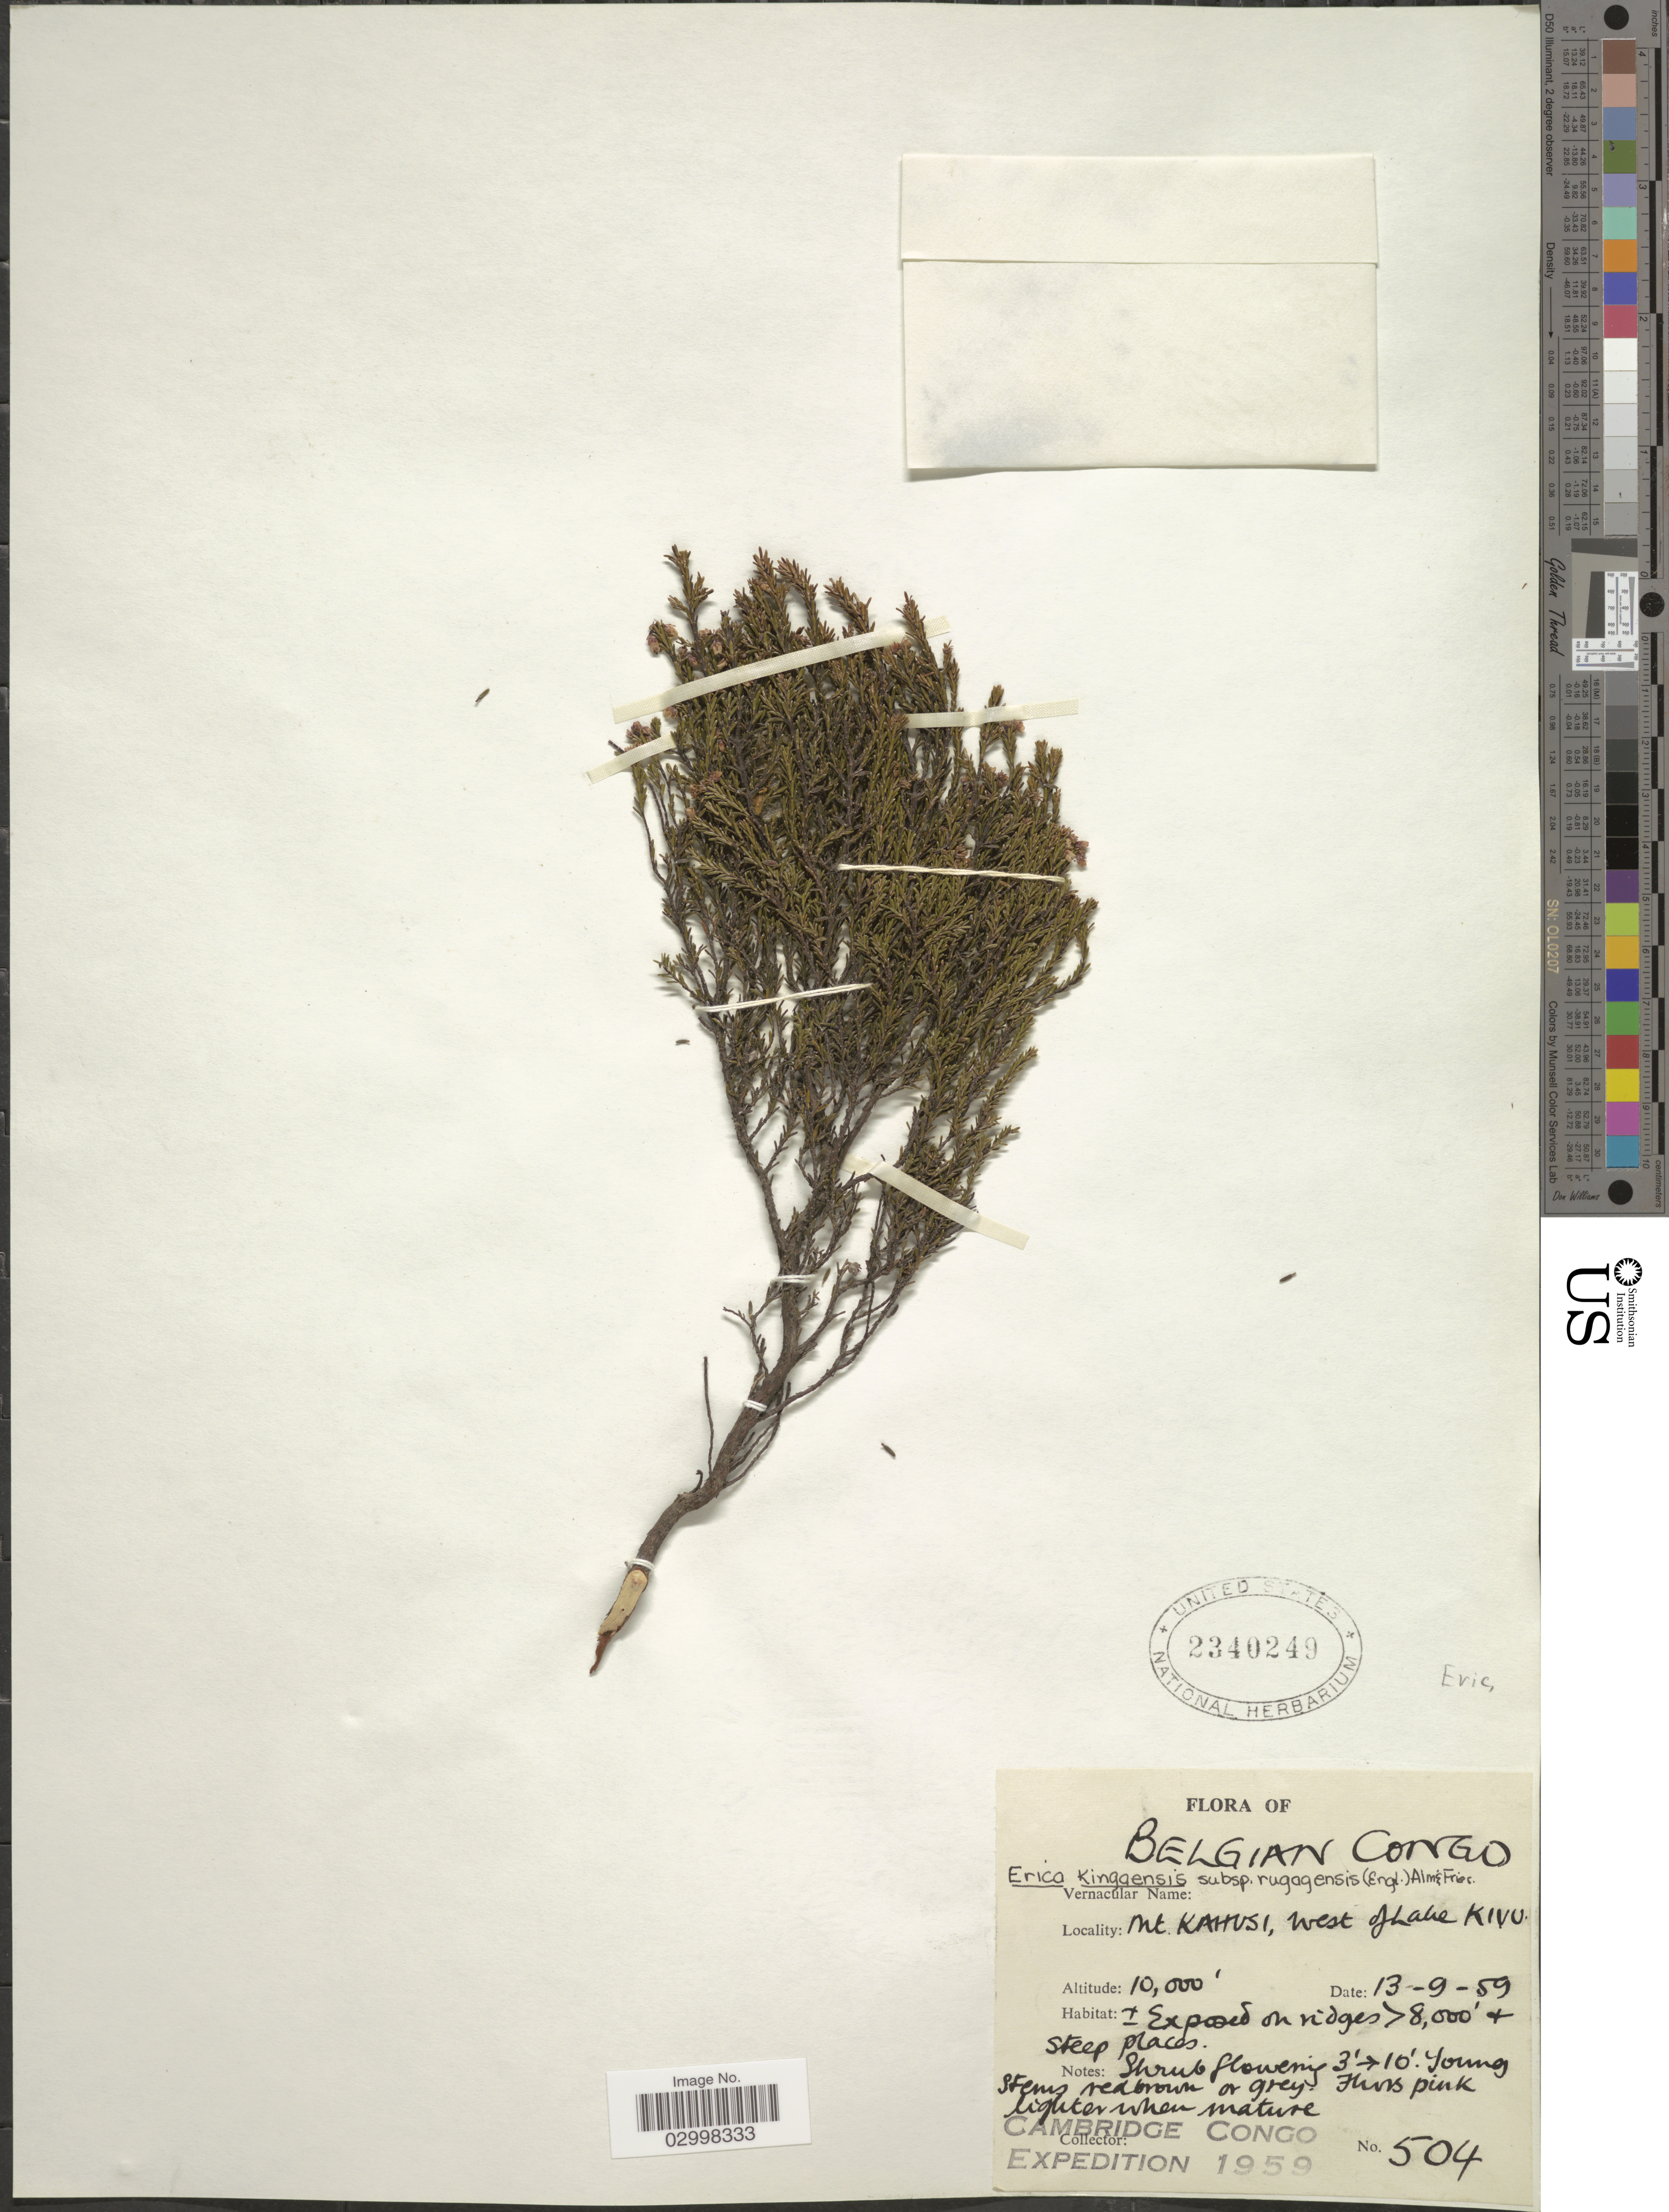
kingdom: Plantae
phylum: Tracheophyta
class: Magnoliopsida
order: Ericales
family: Ericaceae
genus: Erica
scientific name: Erica kingaensis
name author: Engl.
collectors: Cambridge Congo Expedition 1959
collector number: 504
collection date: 1959-09-13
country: Congo, Democratic Republic of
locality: Belgian Congo. Mt. Kahusi, West of Lake Kivu.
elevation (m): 3048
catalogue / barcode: US 2340249